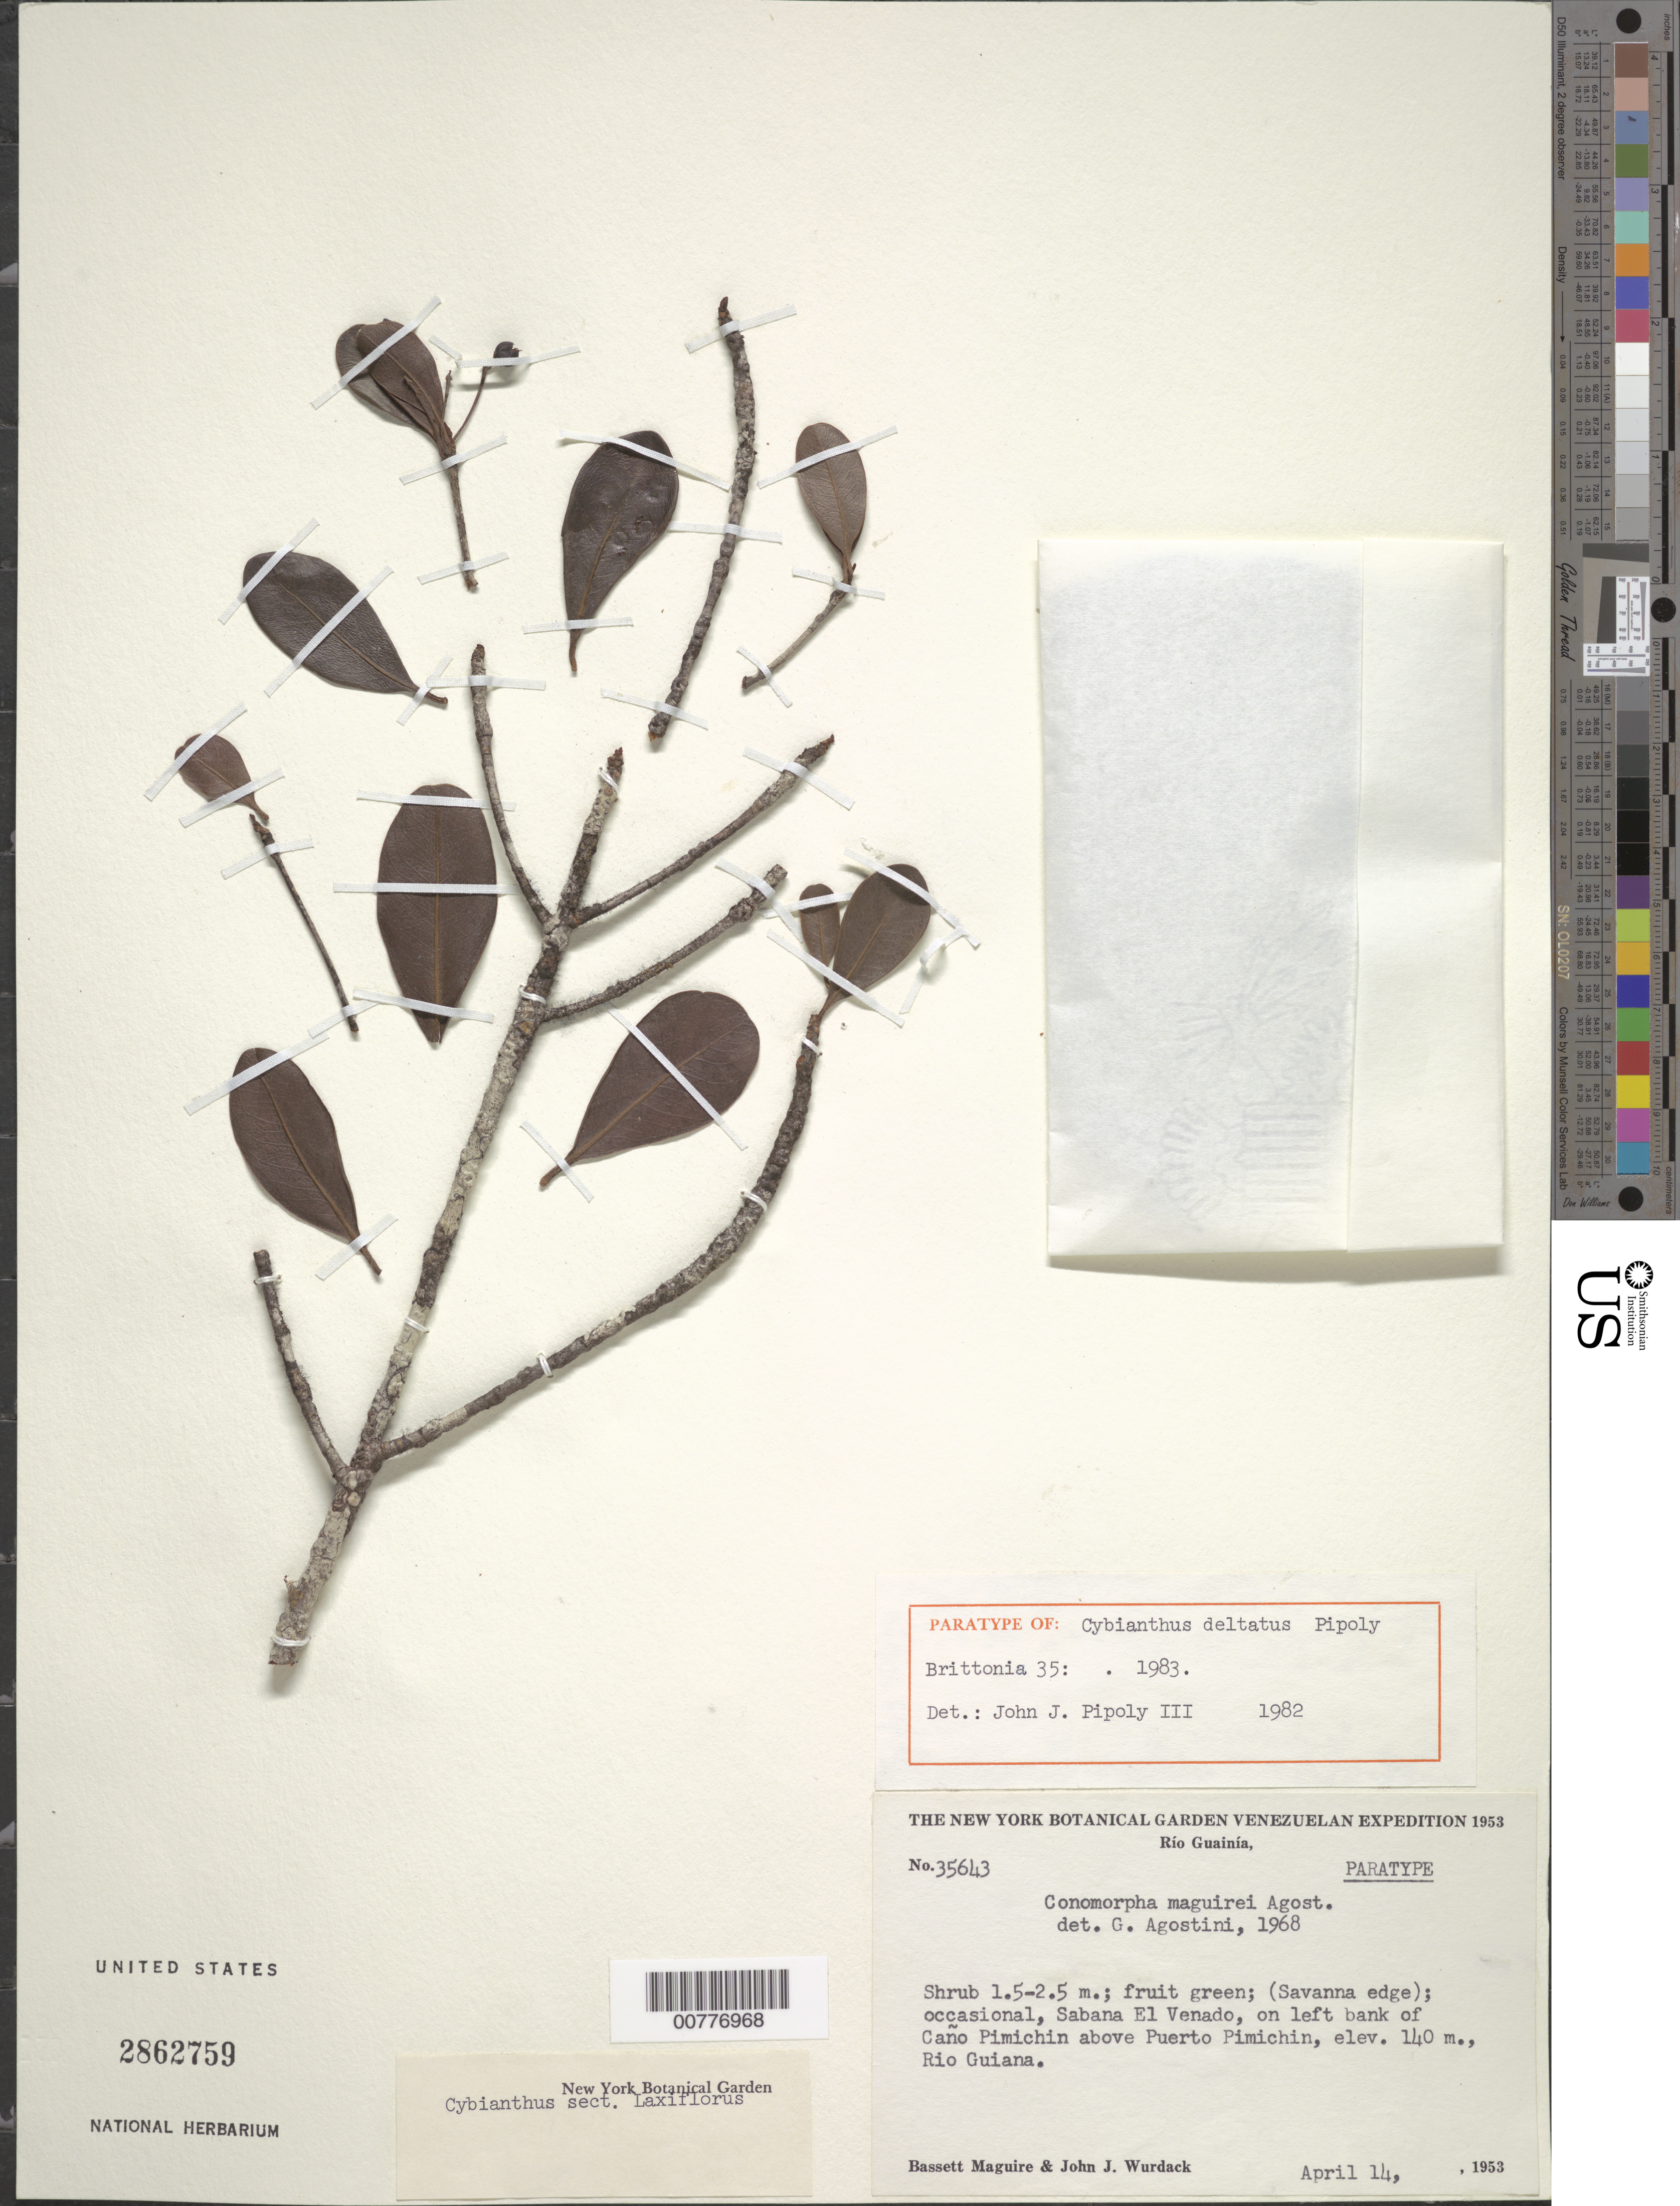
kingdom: Plantae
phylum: Tracheophyta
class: Magnoliopsida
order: Ericales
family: Primulaceae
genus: Cybianthus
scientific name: Cybianthus deltatus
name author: Pipoly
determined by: Pipoly, J. J., III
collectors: B. Maguire & J. J. Wurdack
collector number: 35643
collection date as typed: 14-Apr-53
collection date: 1953-04-14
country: Venezuela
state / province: Amazonas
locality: Río Guainía, Sabana El Venado, Caño Pimichin, above Puerto Pimichin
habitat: Savanna edge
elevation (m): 140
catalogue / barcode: US 2862759